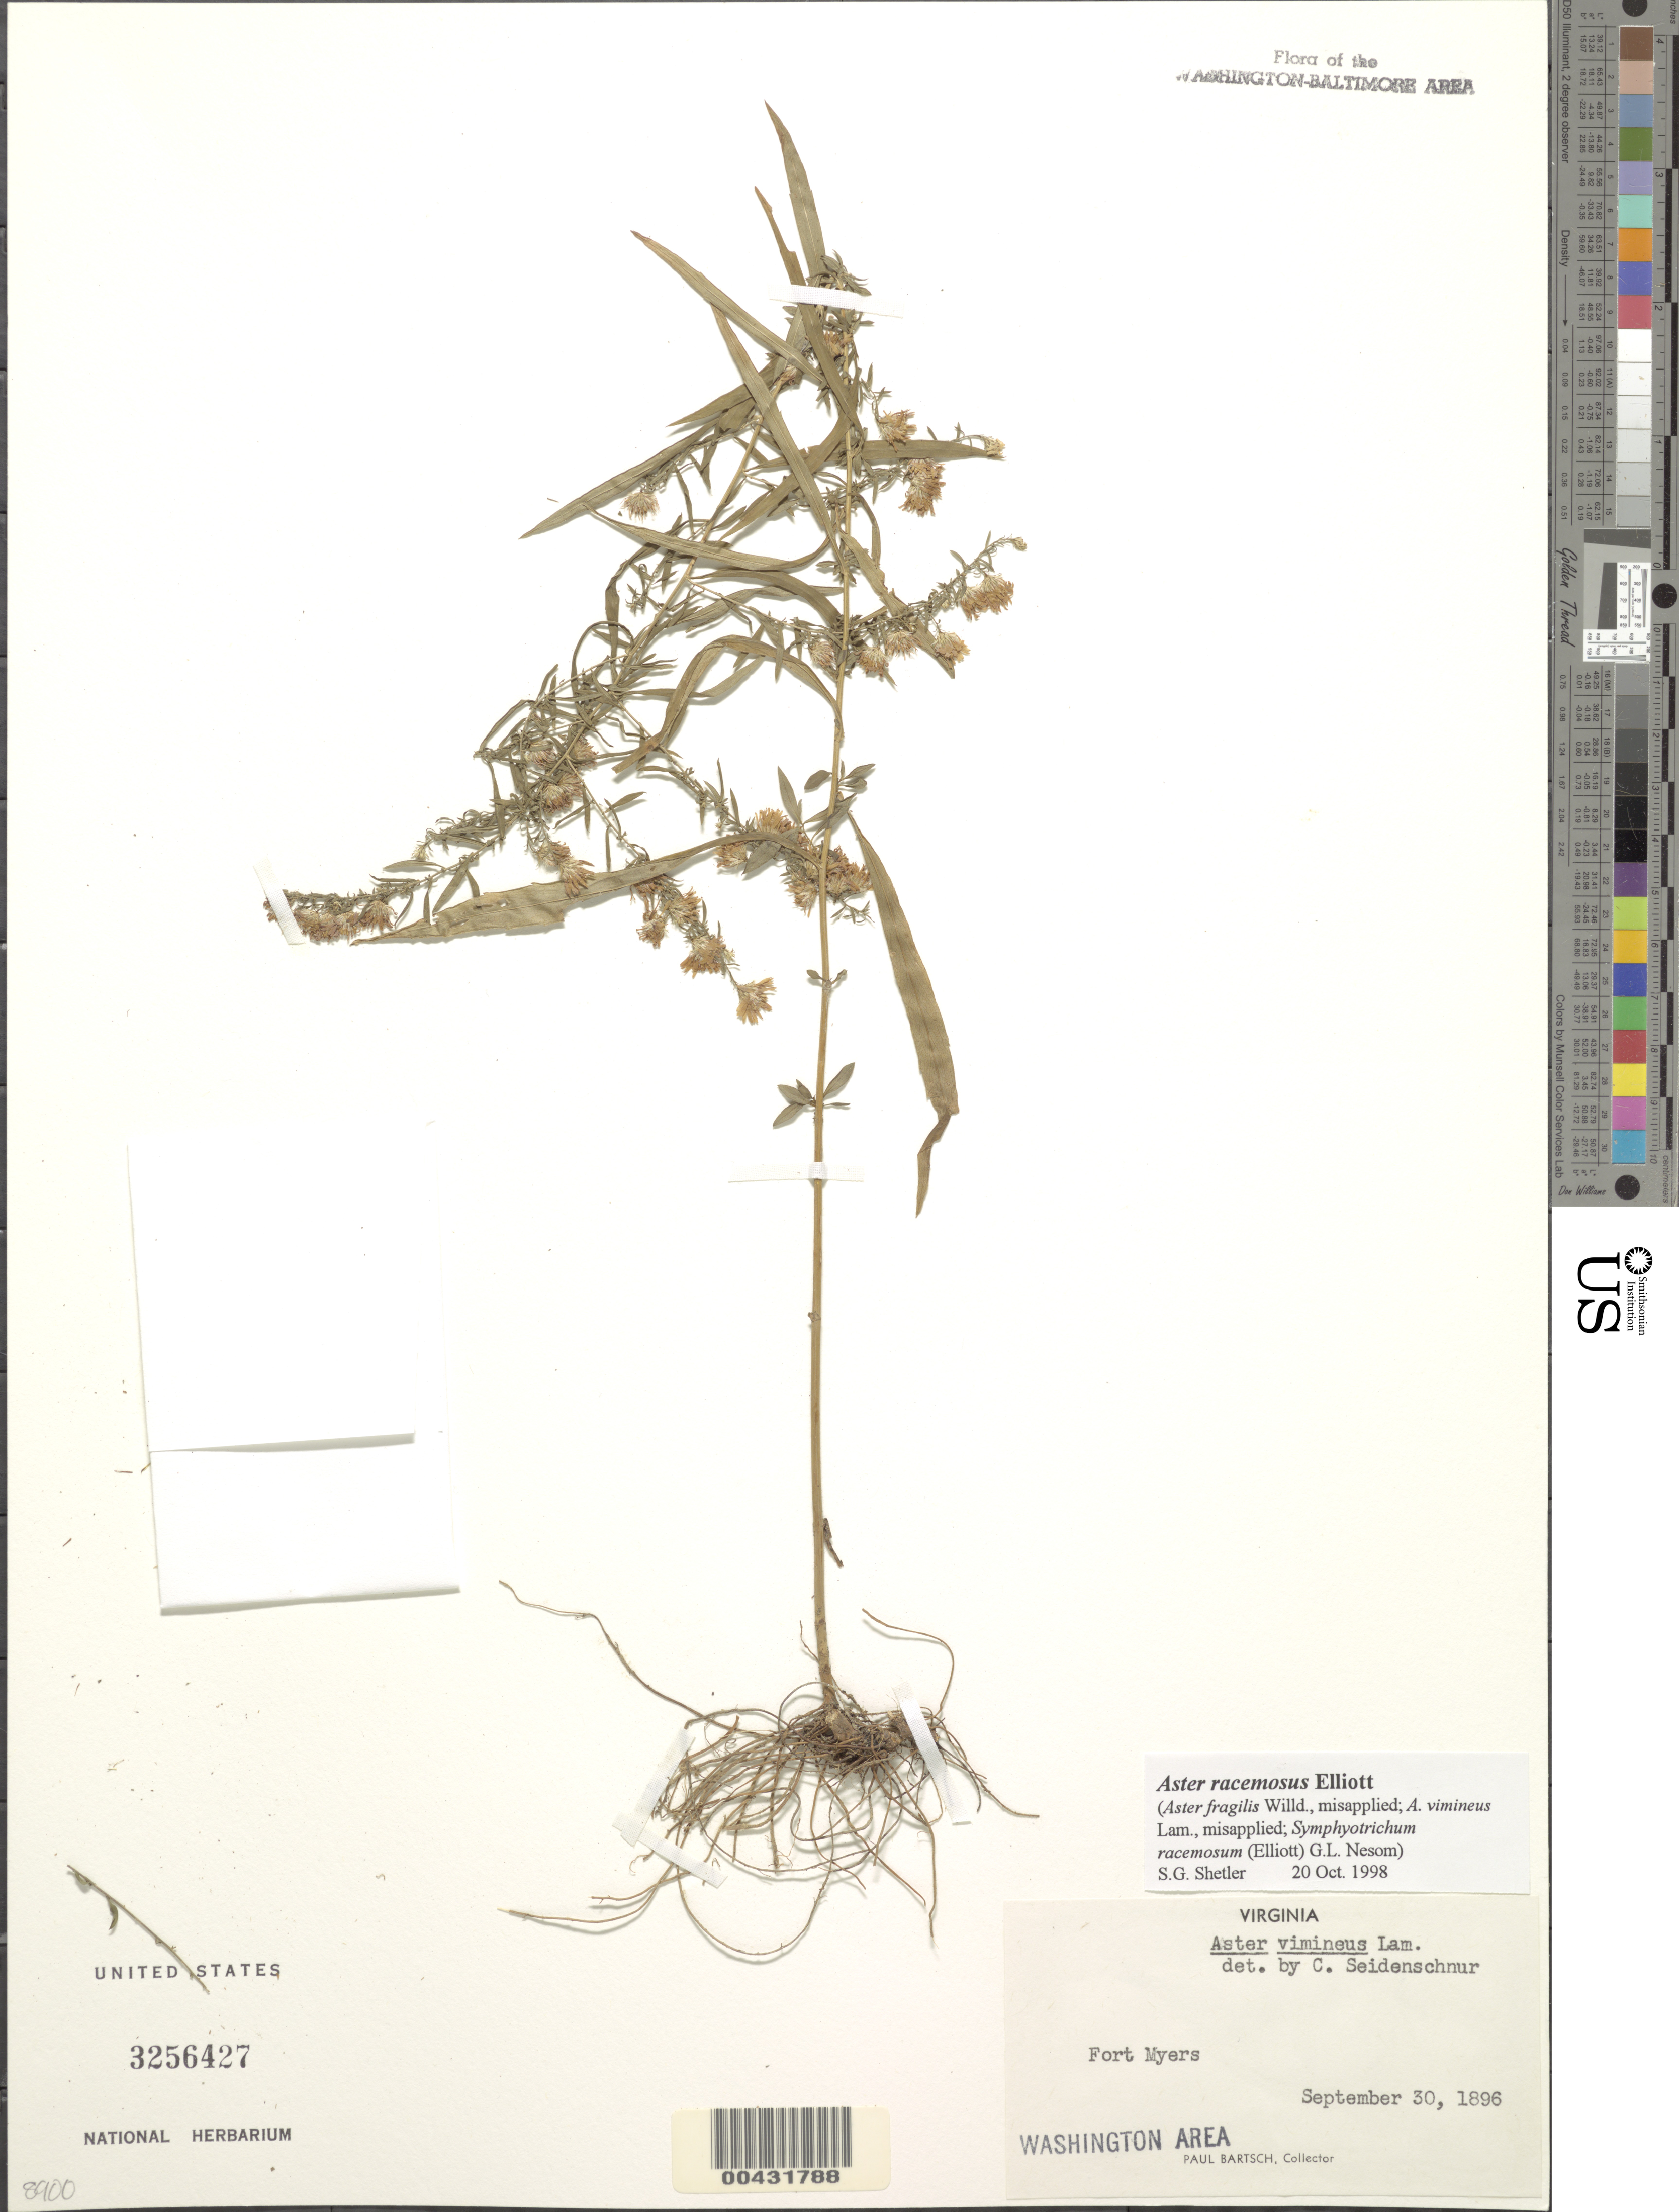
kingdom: Plantae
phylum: Tracheophyta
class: Magnoliopsida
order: Asterales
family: Asteraceae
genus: Symphyotrichum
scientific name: Symphyotrichum racemosum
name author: (Elliott) G.L. Nesom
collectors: P. Bartsch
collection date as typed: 30 Sep 1896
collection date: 1896-09-30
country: United States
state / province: Virginia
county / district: Arlington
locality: Fort Myers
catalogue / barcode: US 3256427